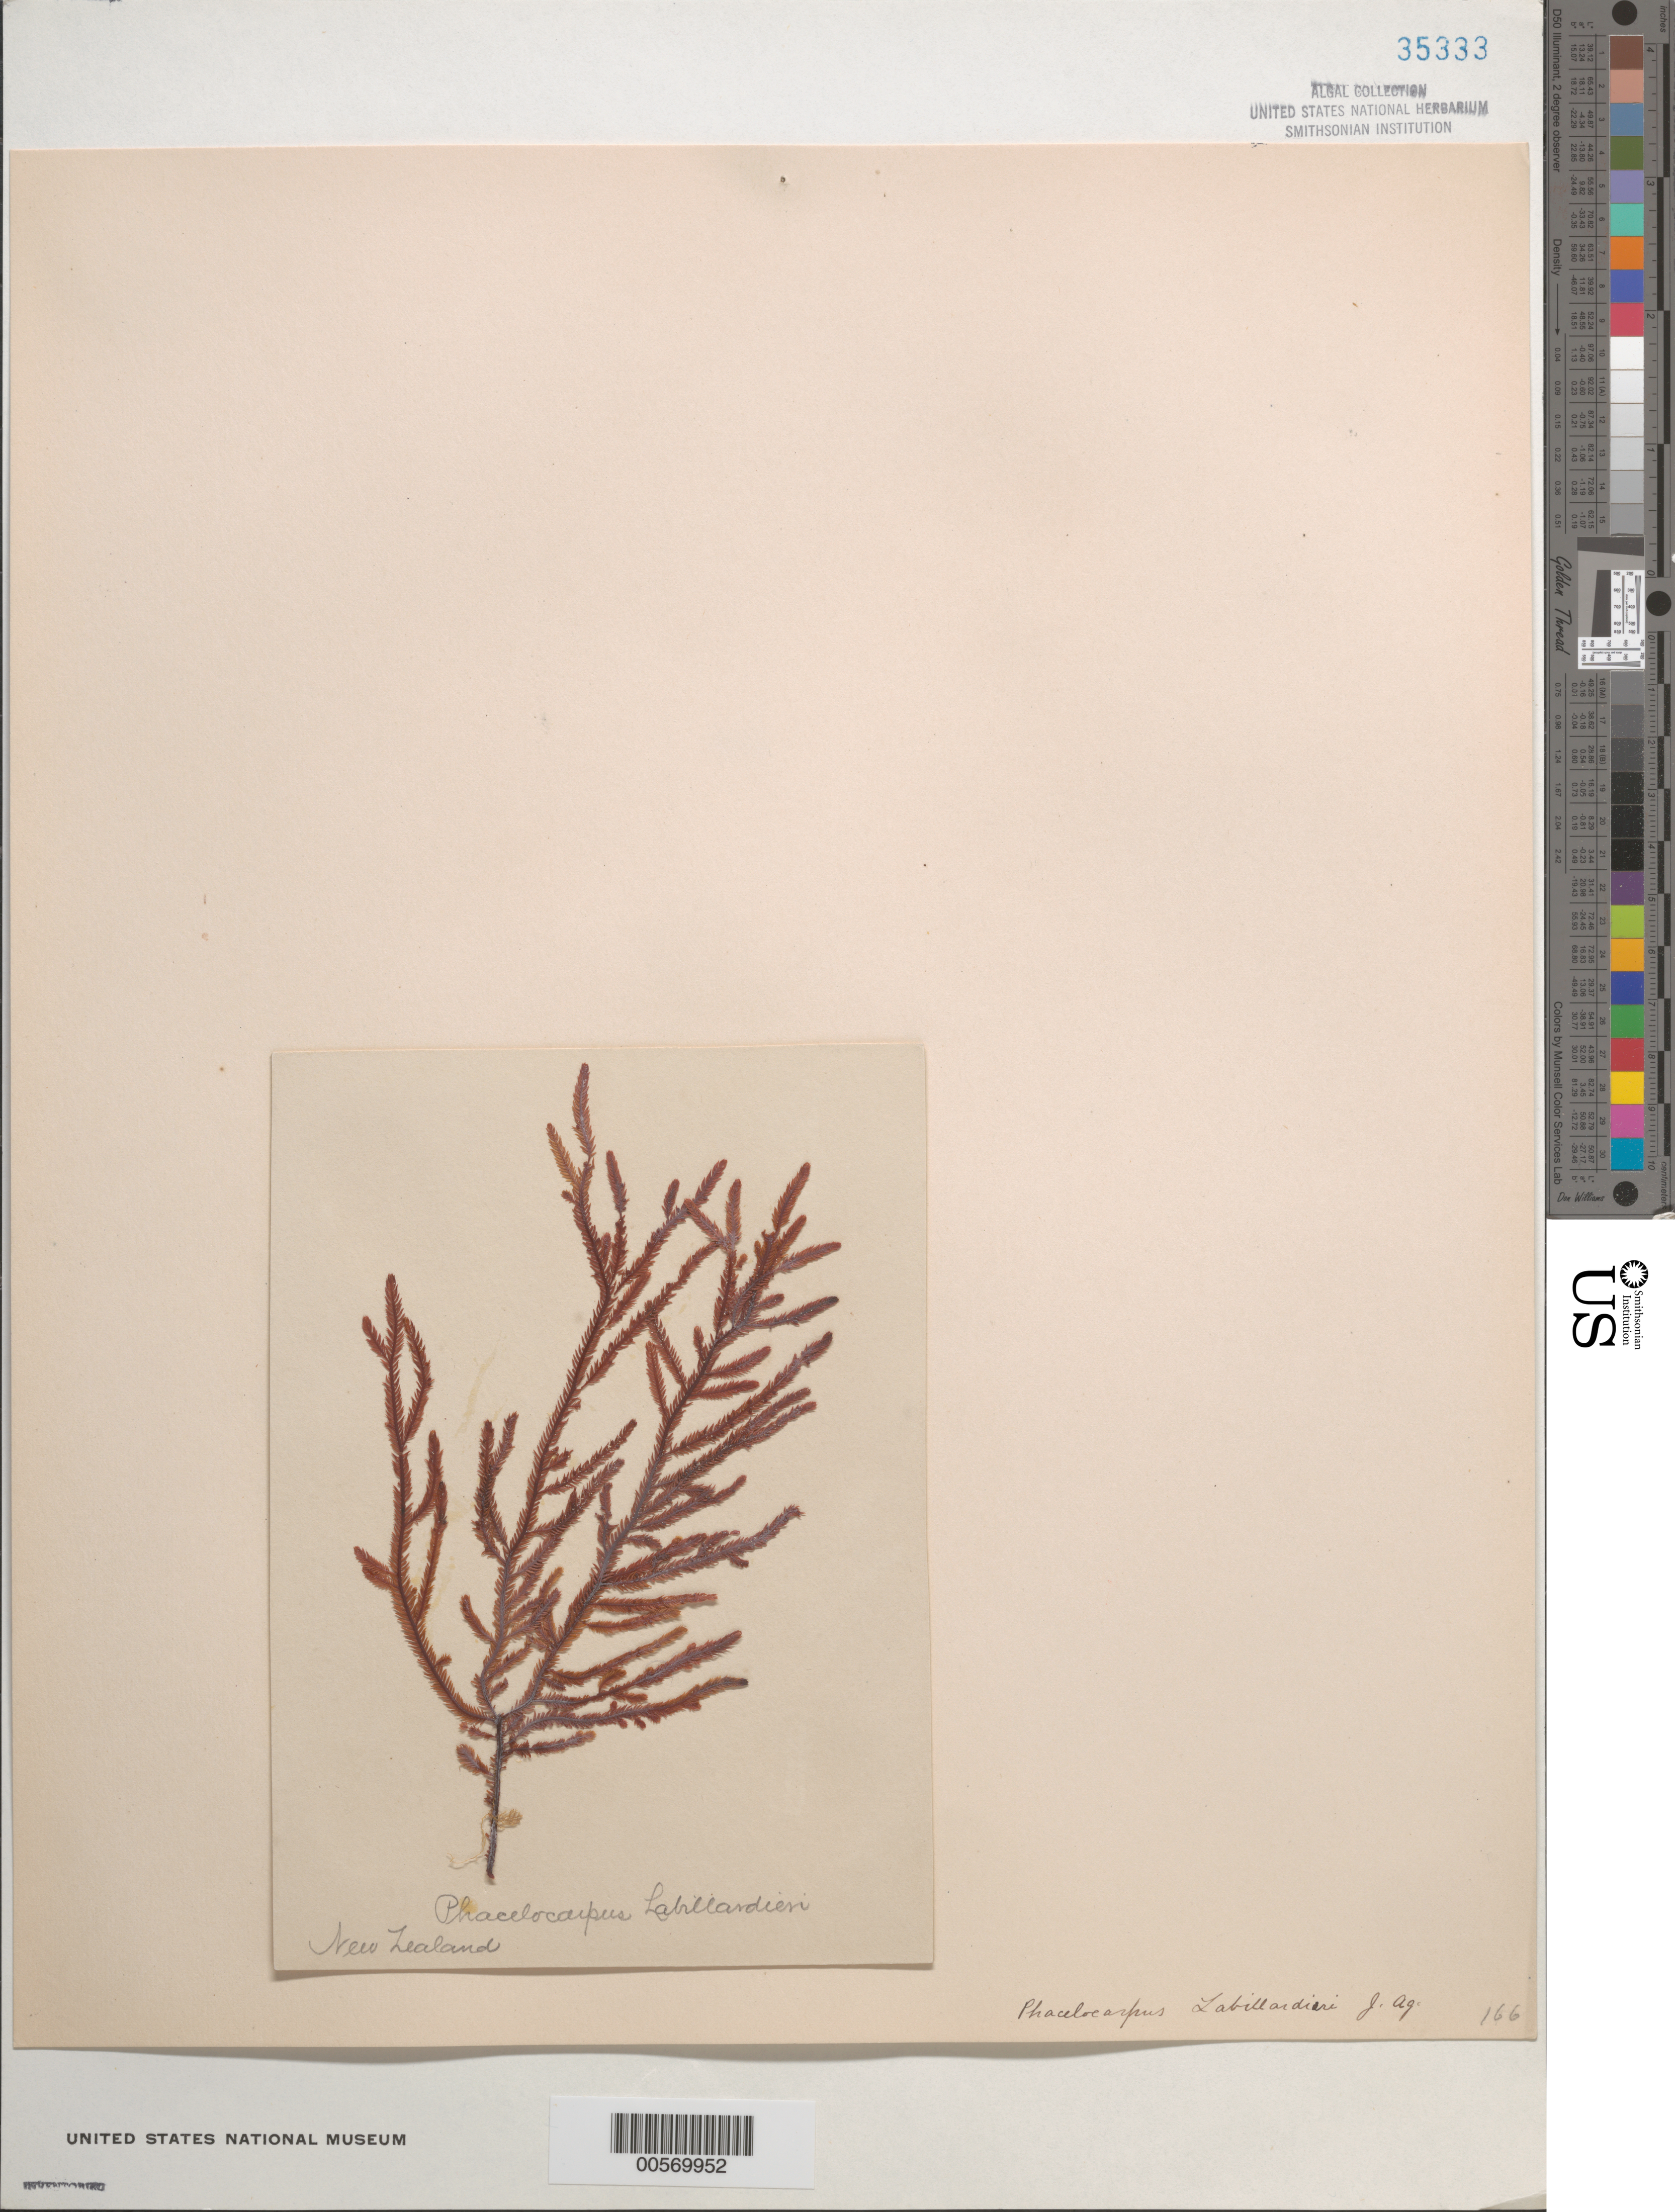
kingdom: Plantae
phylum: Rhodophyta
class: Florideophyceae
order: Gigartinales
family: Phacelocarpaceae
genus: Phacelocarpus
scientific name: Phacelocarpus peperocarpos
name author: (Poir.) M.J. Wynne et al.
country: New Zealand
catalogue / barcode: US 35333